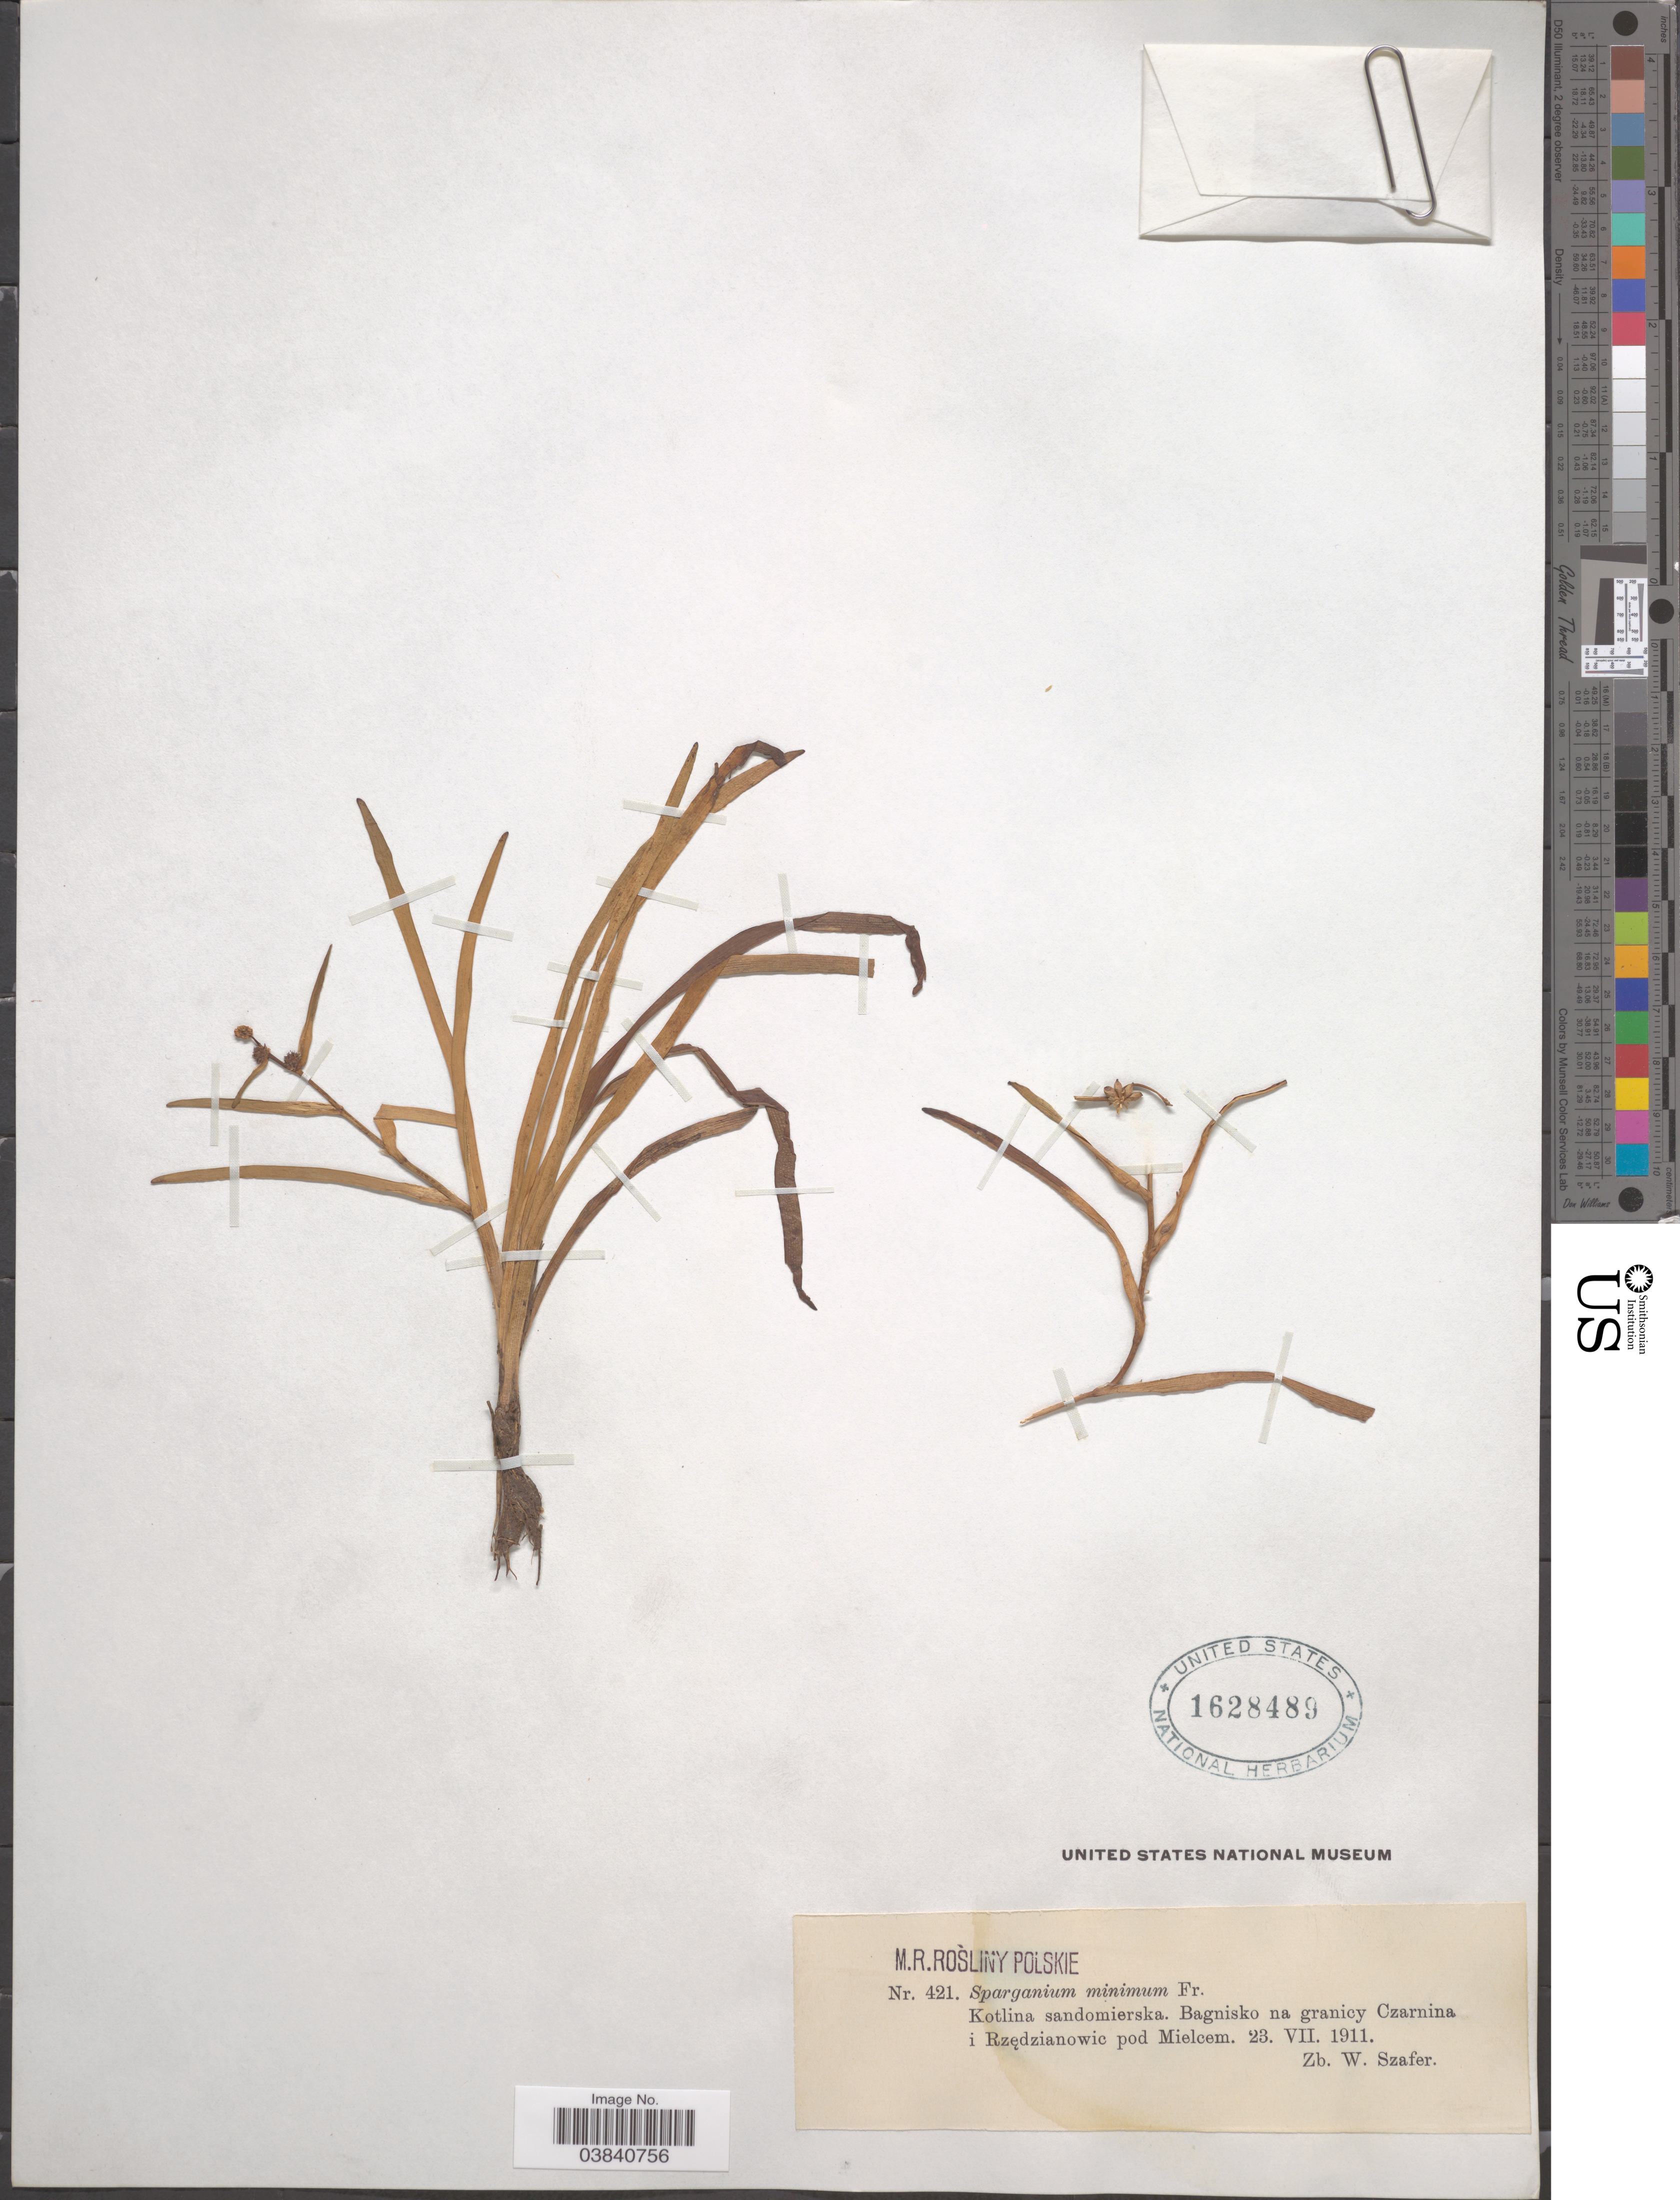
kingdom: Plantae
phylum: Tracheophyta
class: Liliopsida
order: Poales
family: Typhaceae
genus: Sparganium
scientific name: Sparganium minimum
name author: Wallr.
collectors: W. Szafer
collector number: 421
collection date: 1911-07-23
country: Poland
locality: Kotlina sandomierska. Bagnisko na granicy Czarnina i Rzędzianowic pod Mielcem.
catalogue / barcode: US 1628489